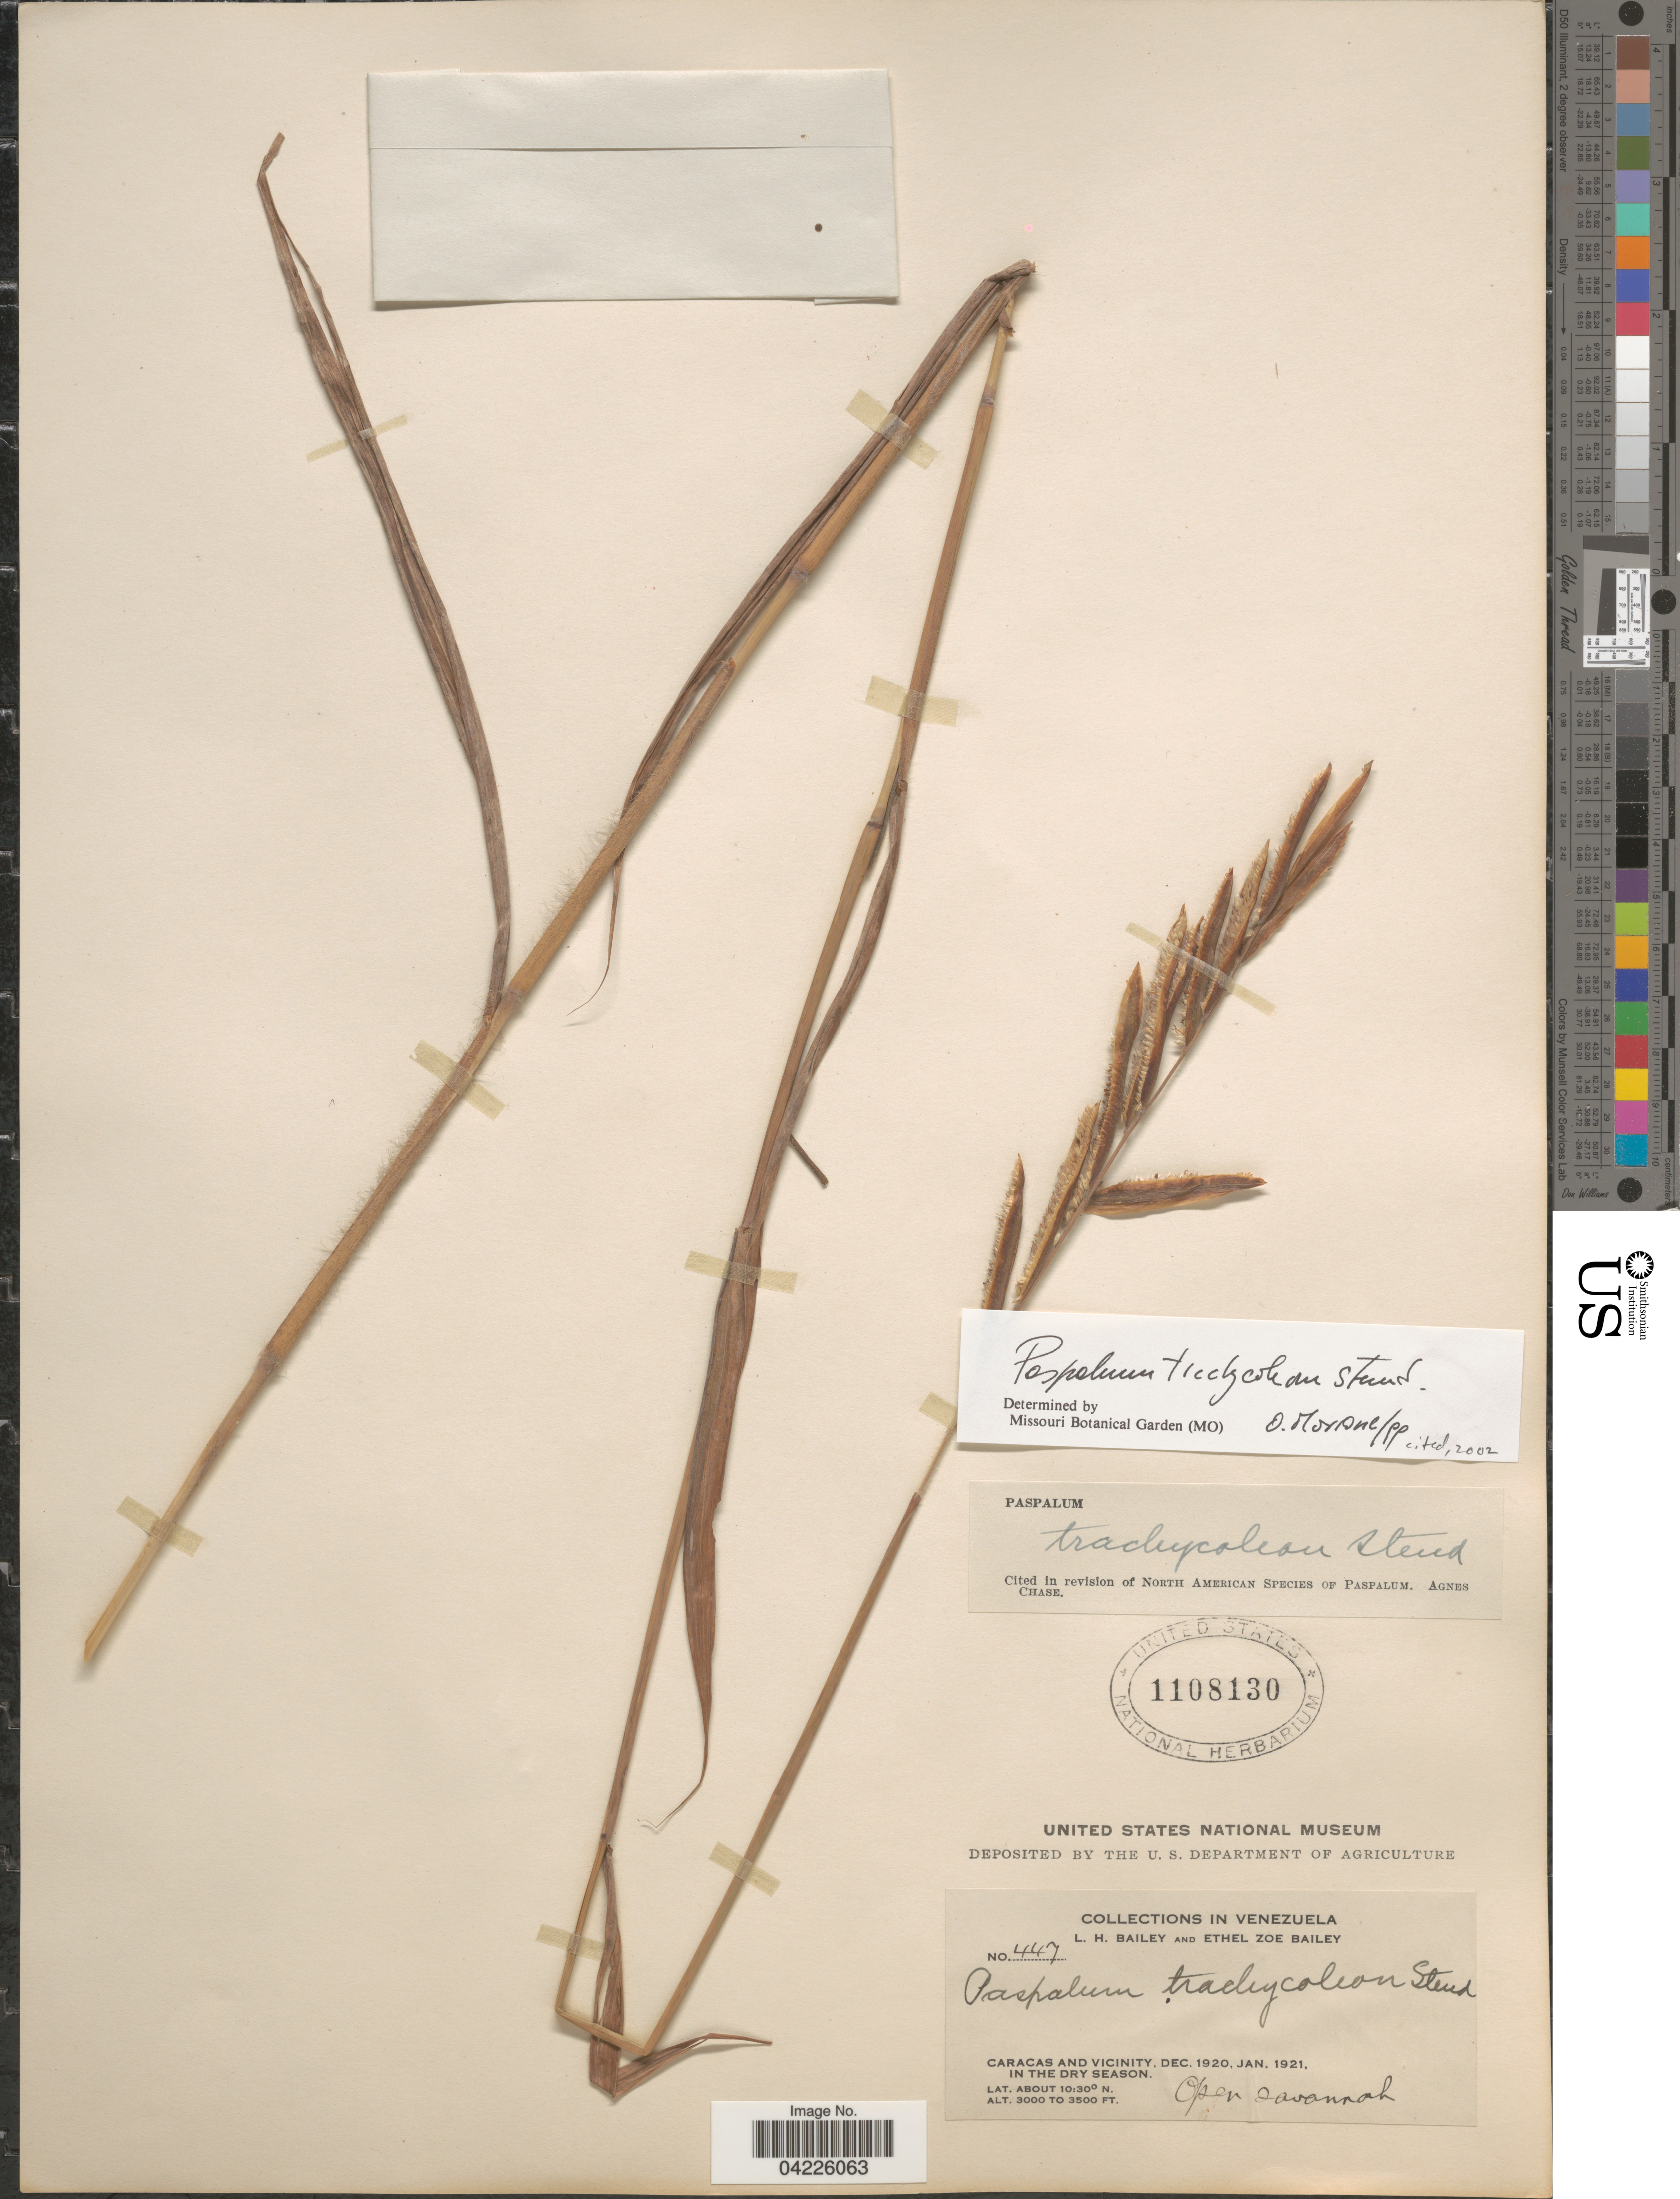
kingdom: Plantae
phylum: Tracheophyta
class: Liliopsida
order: Poales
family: Poaceae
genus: Paspalum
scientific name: Paspalum trachycoleon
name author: Steud.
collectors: L. H. Bailey & E. Z. Bailey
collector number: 447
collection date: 1920-12/1921-01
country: Venezuela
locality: Caracas and vicinity.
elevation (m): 914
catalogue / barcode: US 1108130